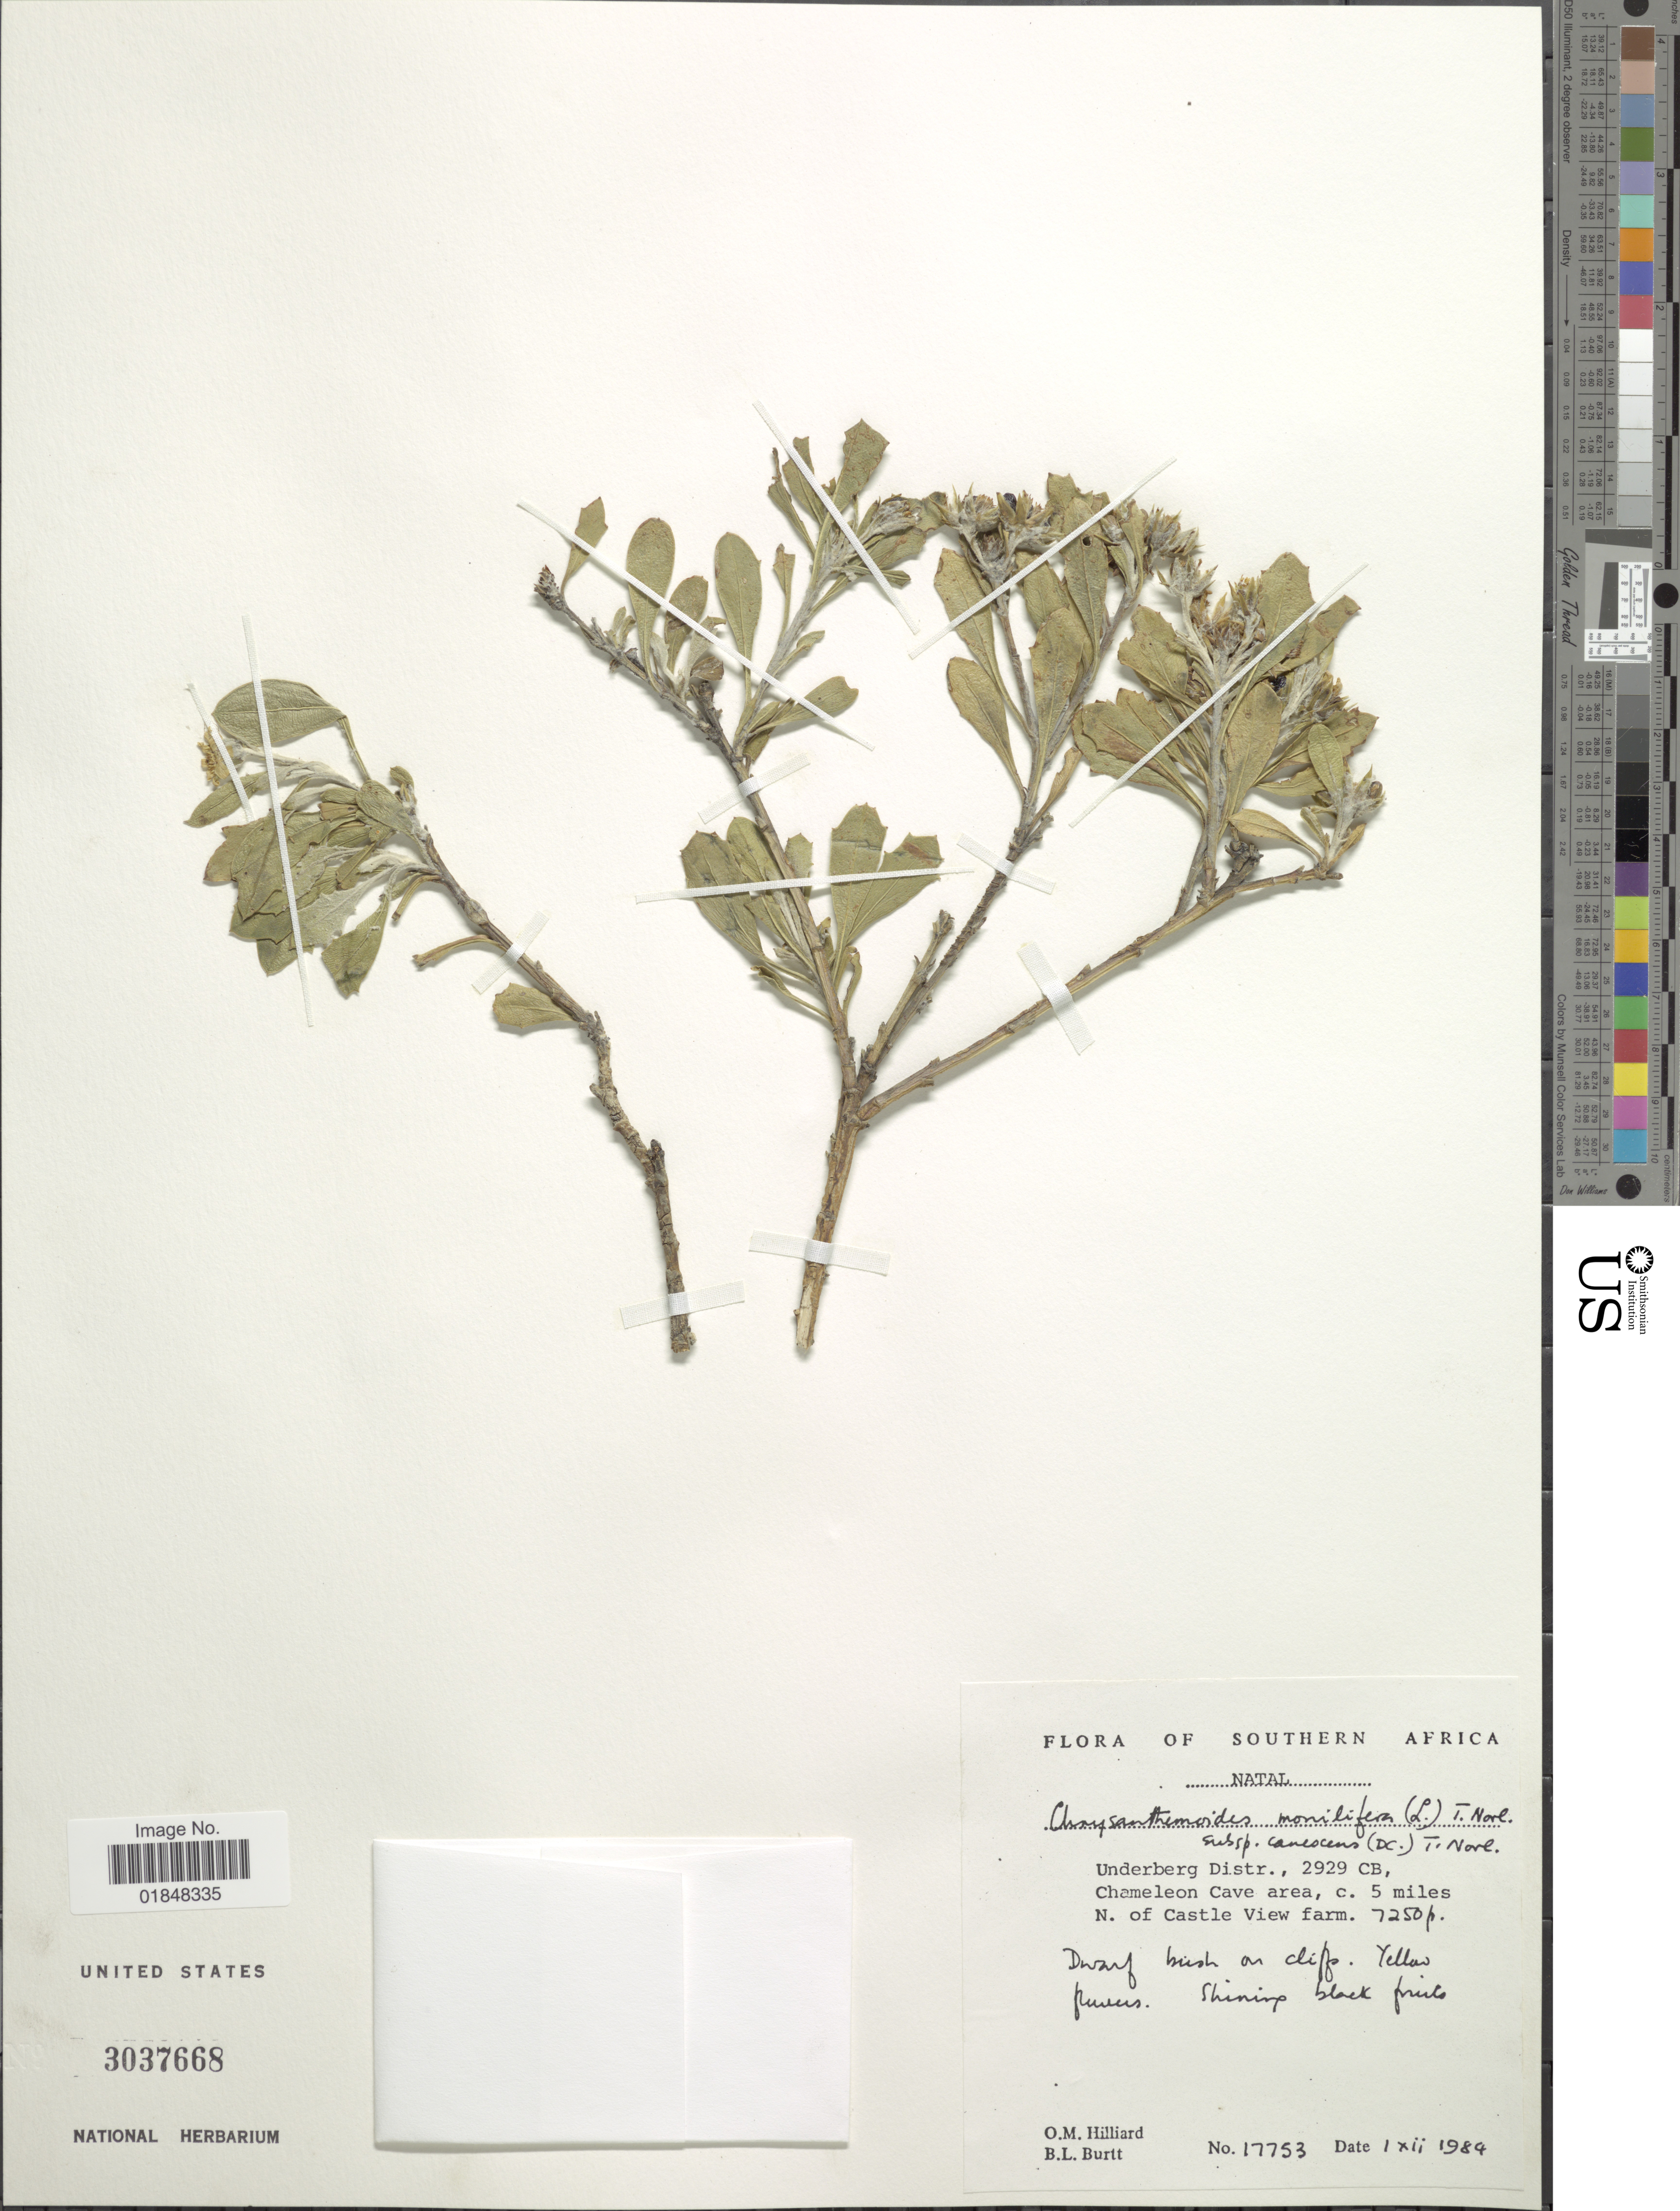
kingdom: Plantae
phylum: Tracheophyta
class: Magnoliopsida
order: Asterales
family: Asteraceae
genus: Chrysanthemoides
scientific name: Chrysanthemoides monilifera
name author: (L.) Norl.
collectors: O. M. Hilliard & B. L. Burtt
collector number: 17753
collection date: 1984-12-01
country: South Africa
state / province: KwaZulu-Natal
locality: Underberg Distr., 2929 CB Chameleon Cave Area, c. 5 miles N. of Castle View farm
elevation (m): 2210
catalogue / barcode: US 3037668